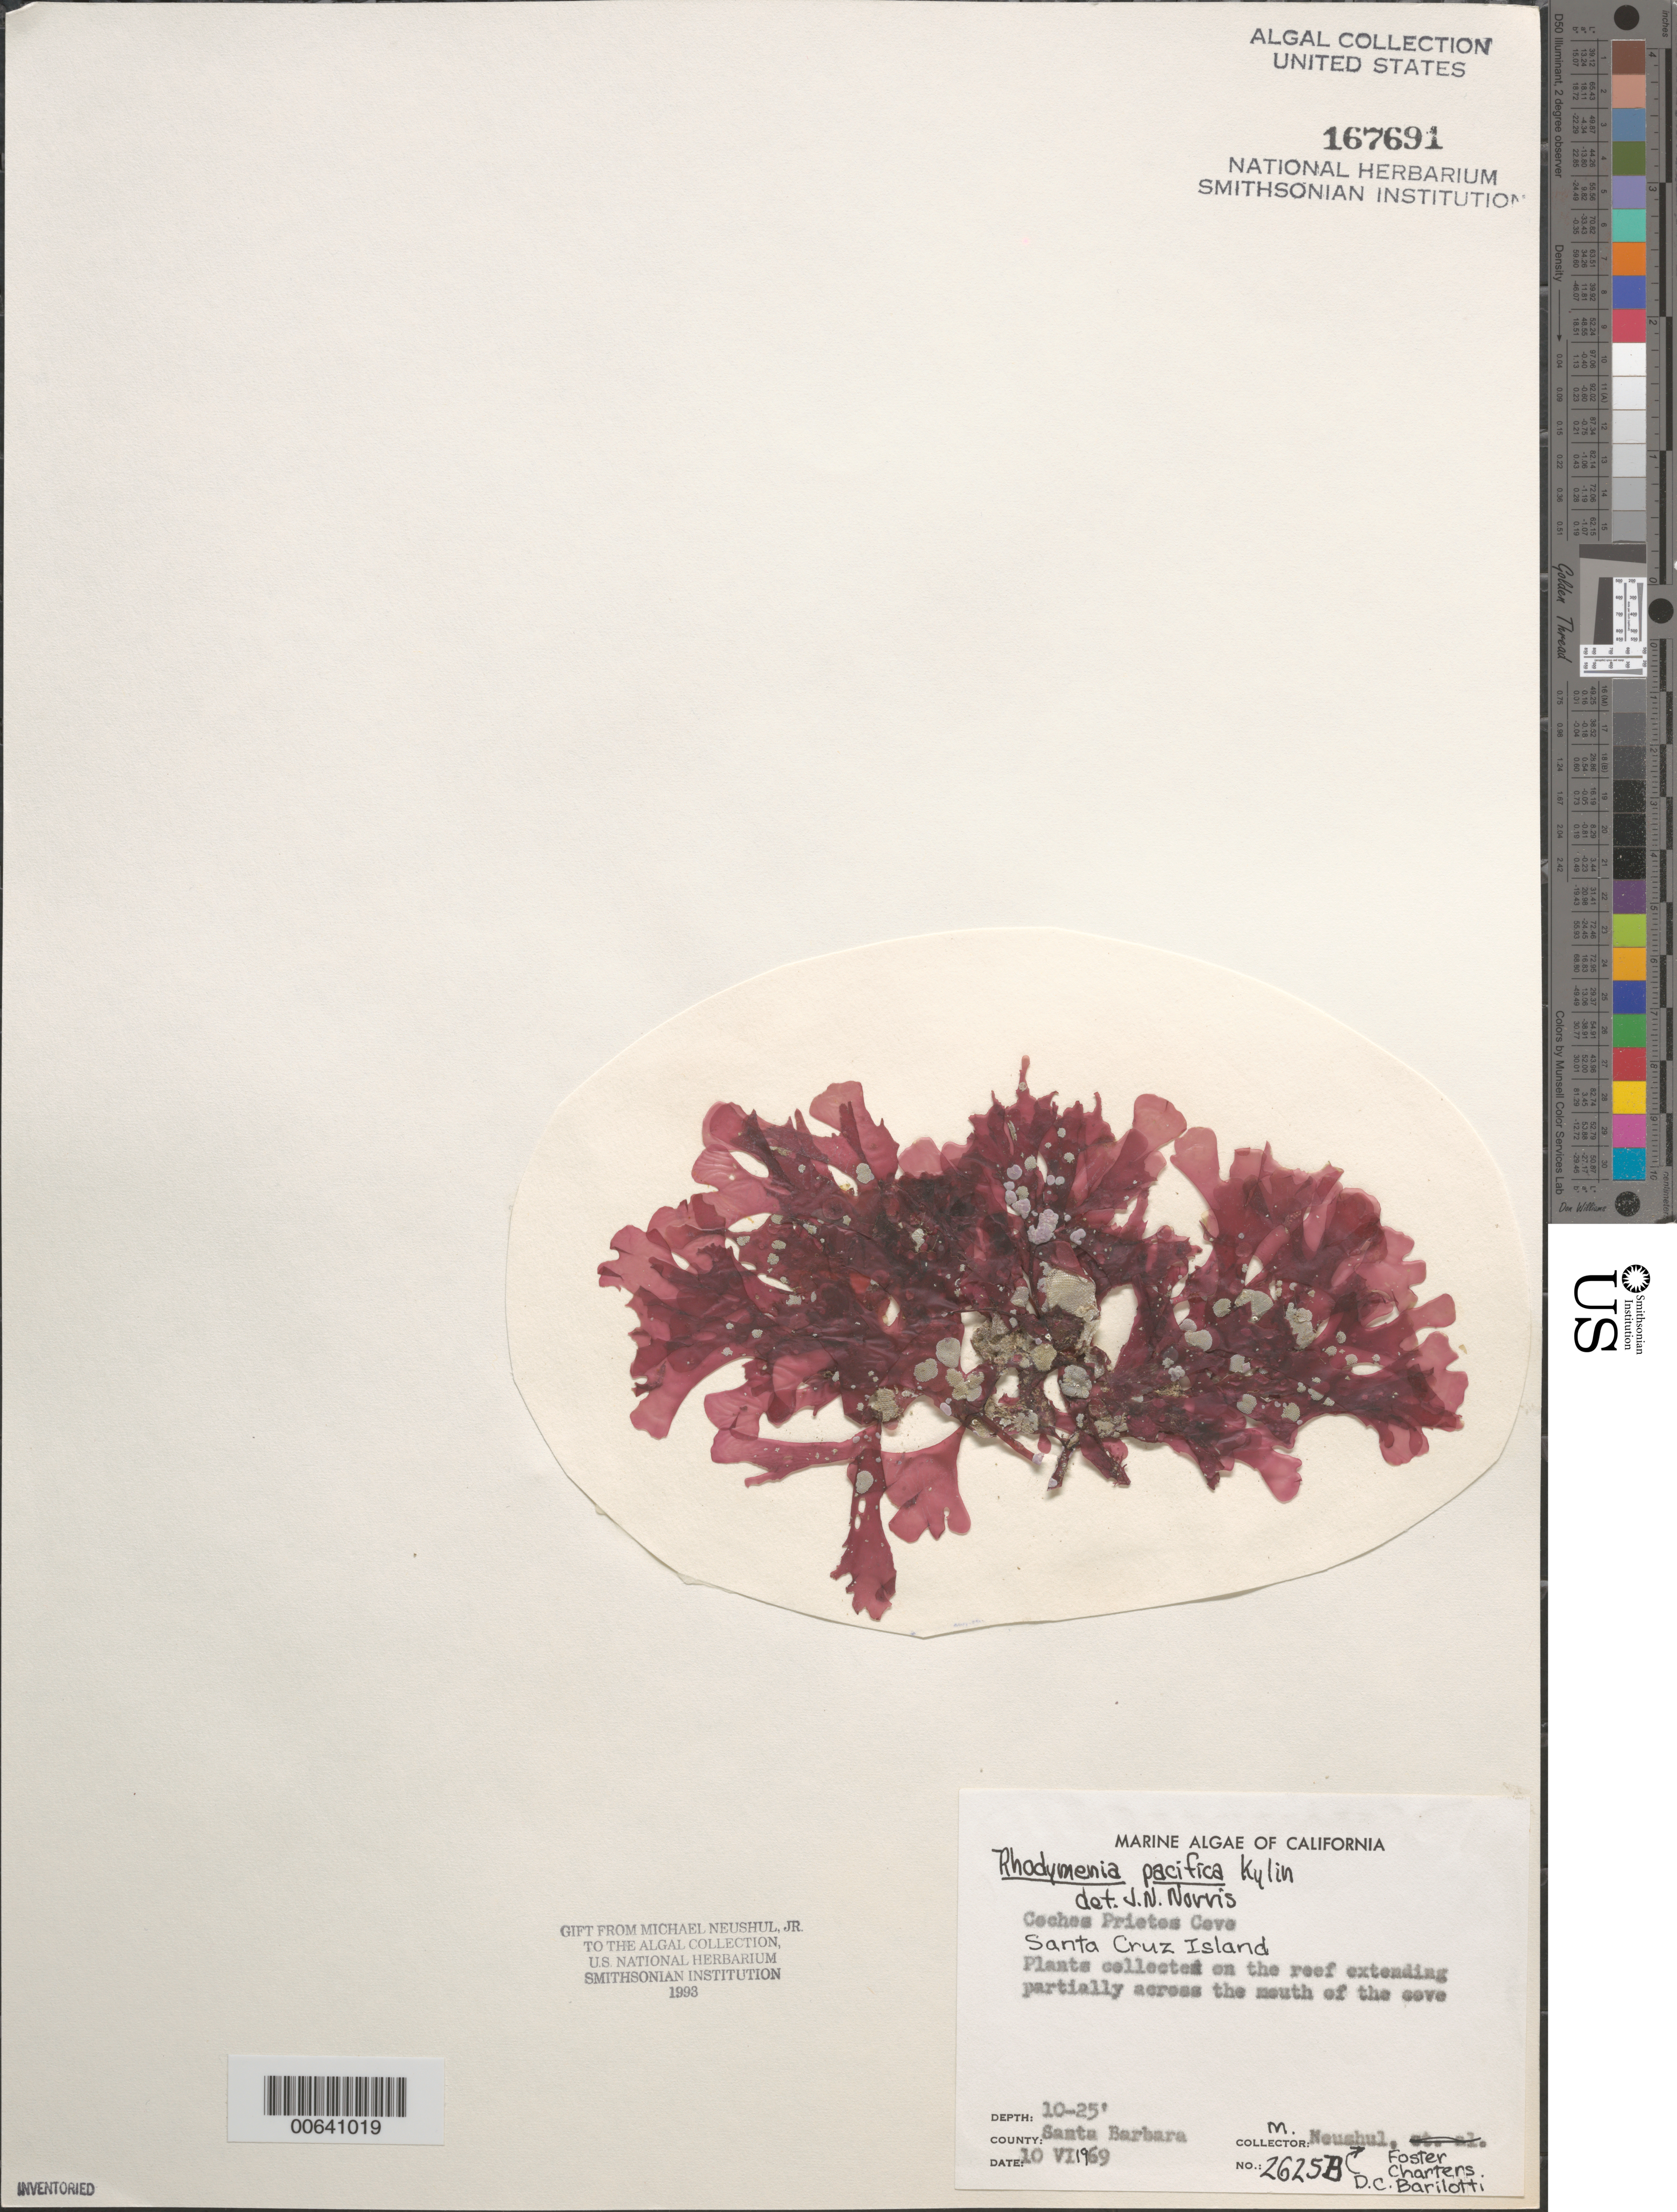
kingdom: Plantae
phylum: Rhodophyta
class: Florideophyceae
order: Rhodymeniales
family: Rhodymeniaceae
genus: Rhodymenia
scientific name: Rhodymenia pacifica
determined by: Norris, James N.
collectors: M. Neushul, A. Charters, M. Foster & D. C. Barilotti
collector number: Neushul 2625b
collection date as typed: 10 Jun 1969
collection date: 1969-06-10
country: United States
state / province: California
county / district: Santa Barbara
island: Santa Cruz Island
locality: Coches Prietos Cove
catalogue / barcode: US 167691